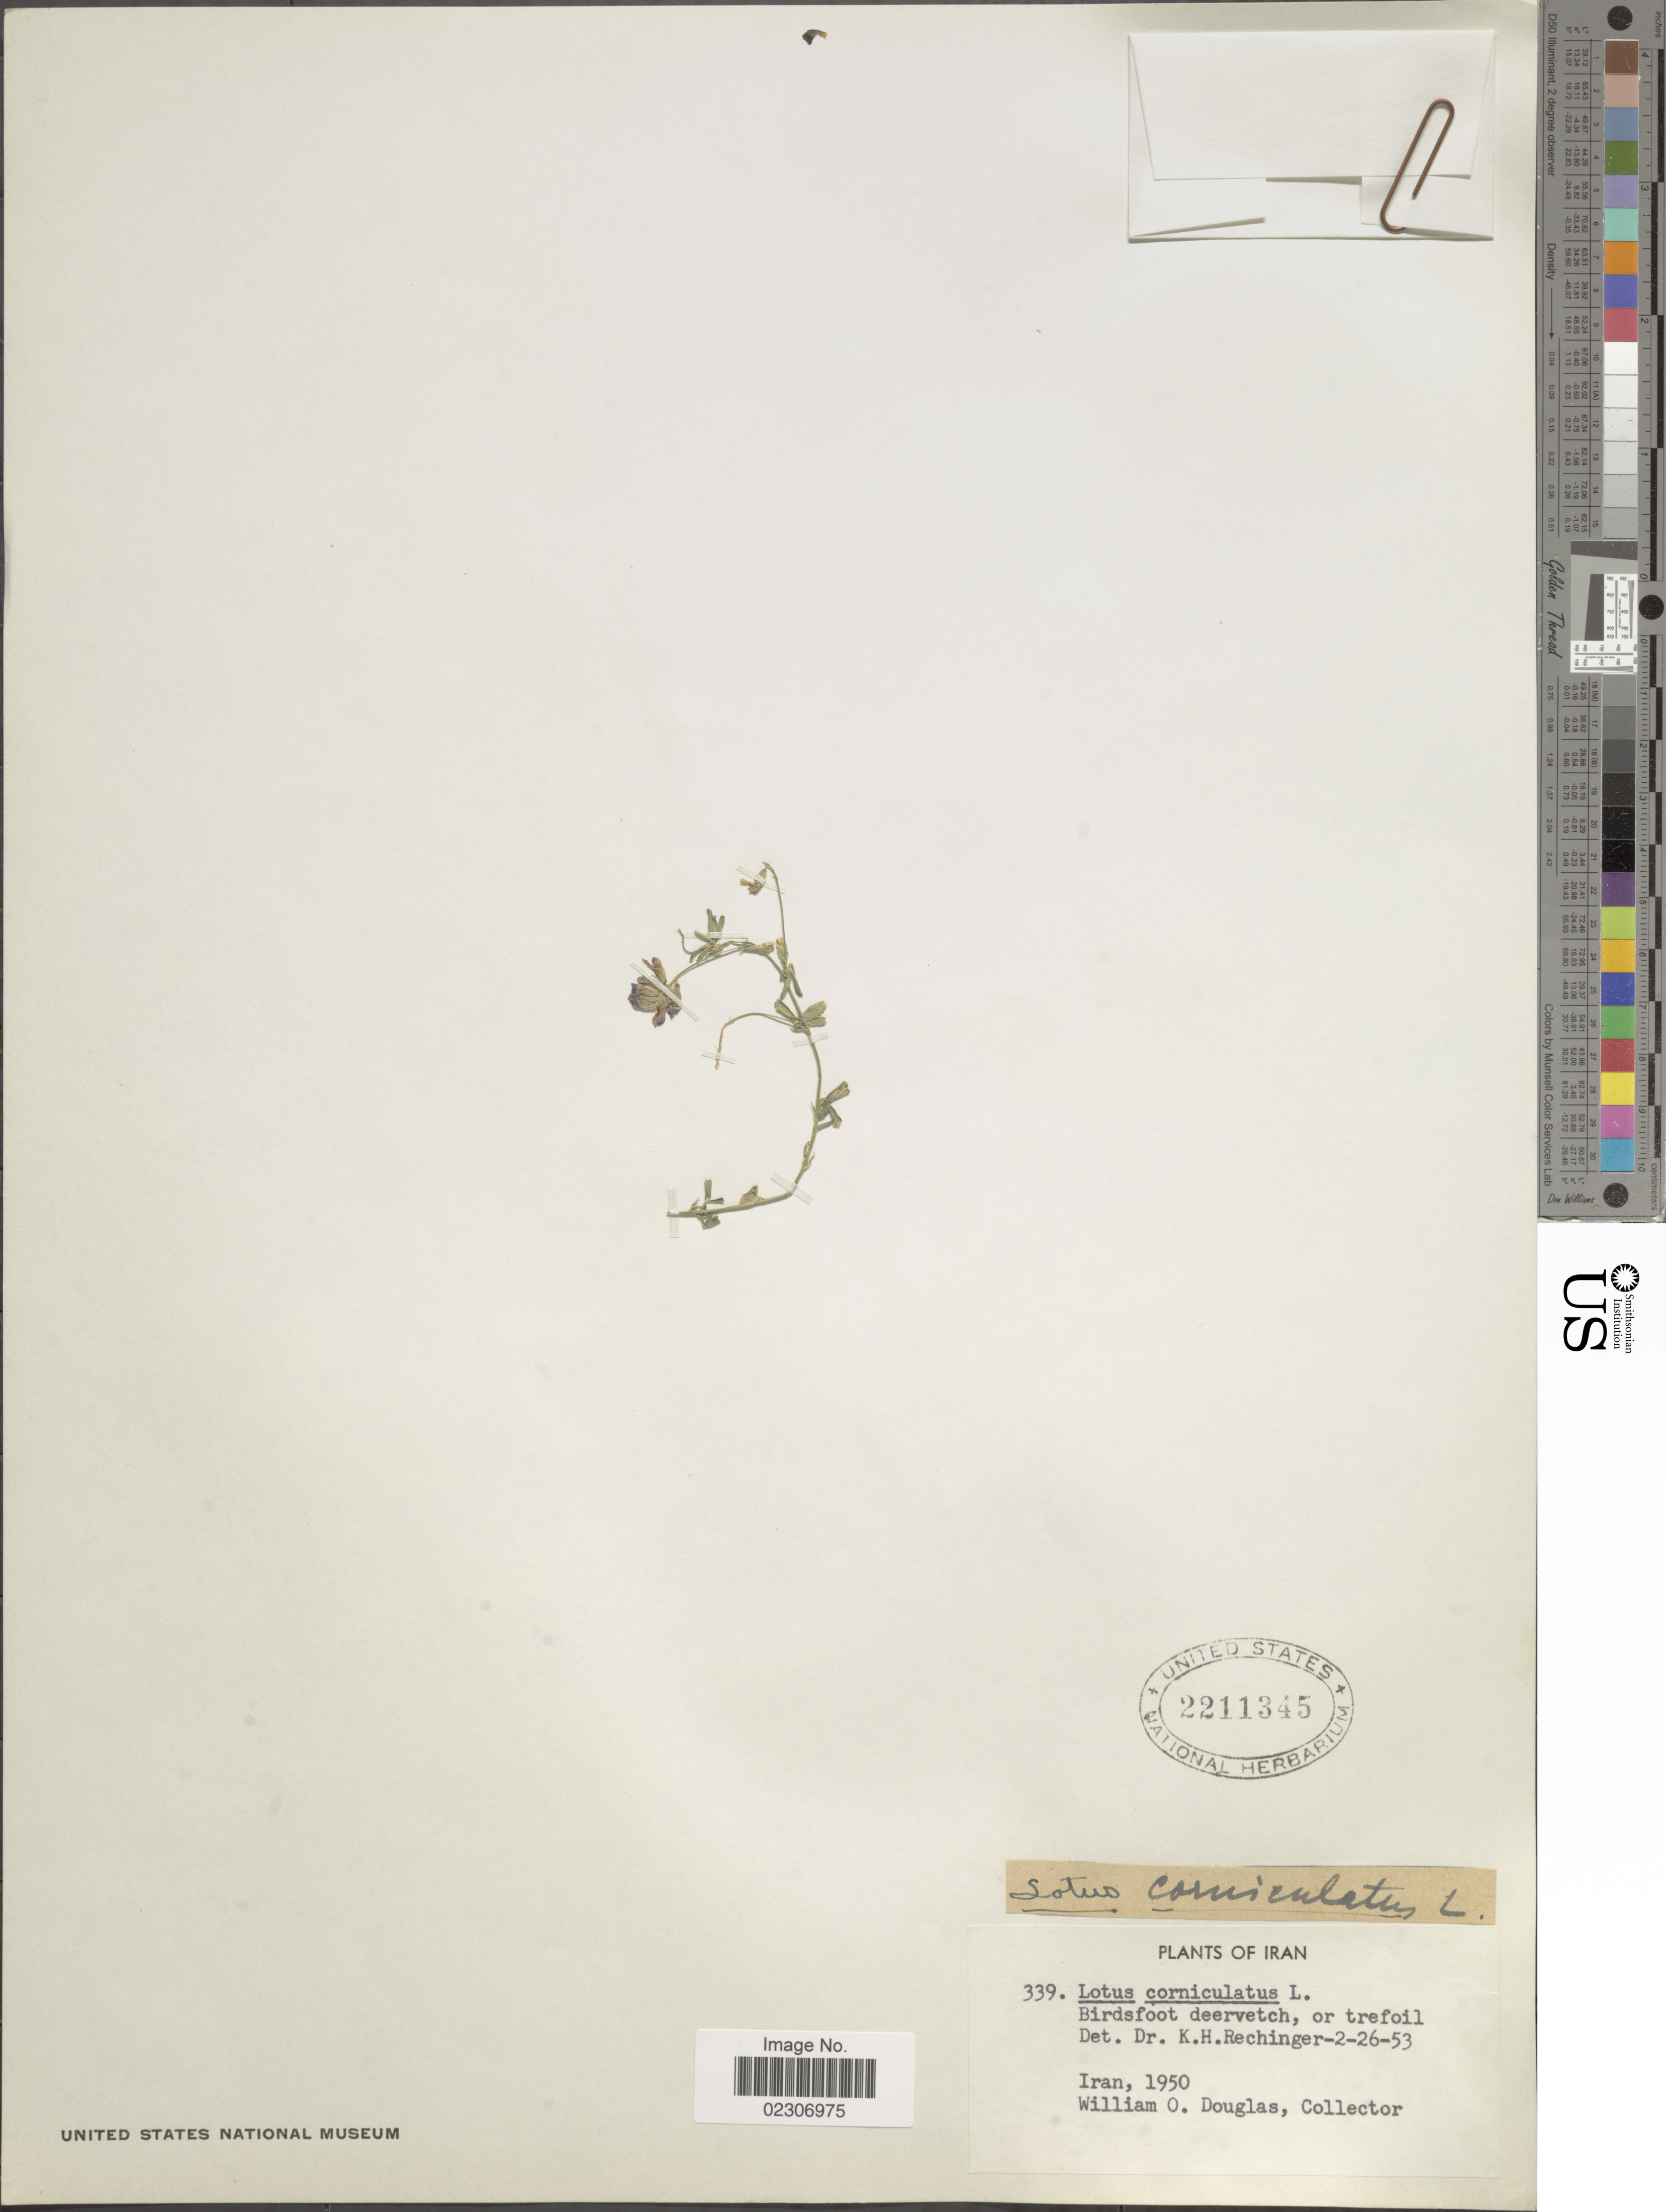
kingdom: Plantae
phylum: Tracheophyta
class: Magnoliopsida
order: Fabales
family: Fabaceae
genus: Lotus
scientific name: Lotus corniculatus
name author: L.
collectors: W. Douglas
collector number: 339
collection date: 1950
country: Iran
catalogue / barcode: US 2211345